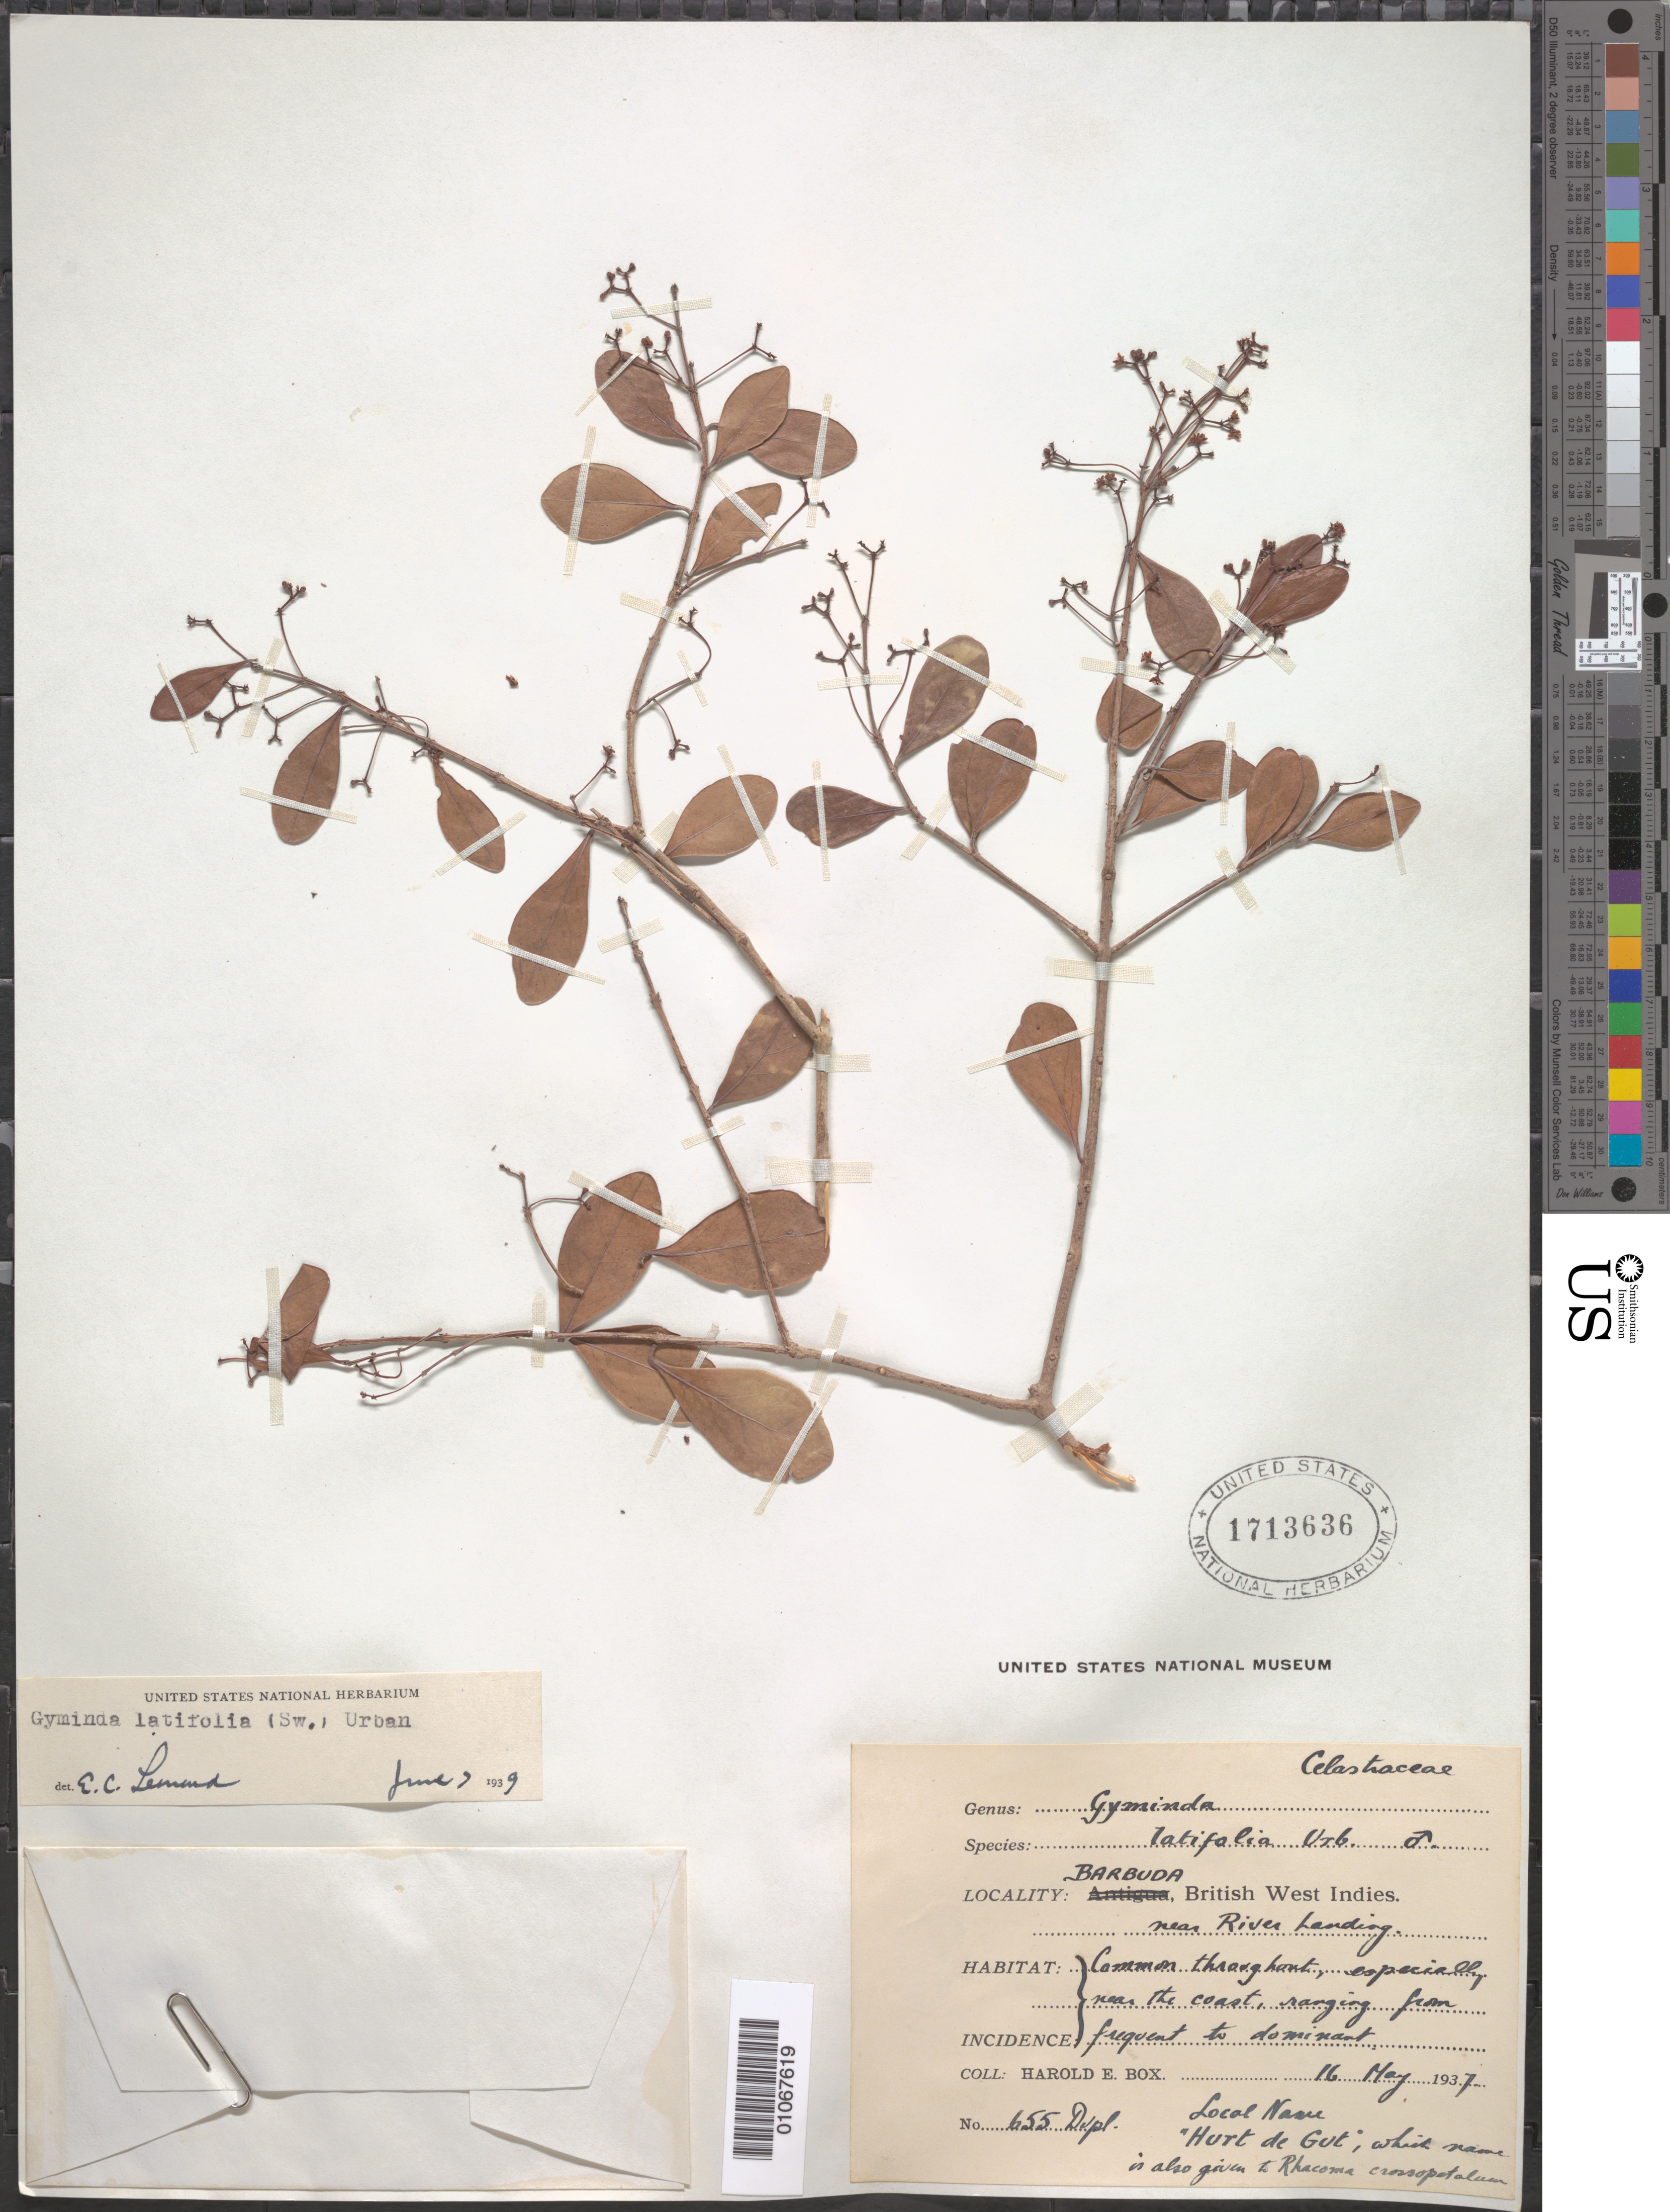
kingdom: Plantae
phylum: Tracheophyta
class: Magnoliopsida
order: Celastrales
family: Celastraceae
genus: Gyminda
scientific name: Gyminda latifolia subsp. latifolia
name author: (Sw.) Urb.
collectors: H. E. Box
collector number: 655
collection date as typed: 16 May 1937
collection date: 1937-05-16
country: Antigua and Barbuda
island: Barbuda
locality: Near river landing, from frequent to dominant.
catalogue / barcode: US 1713636